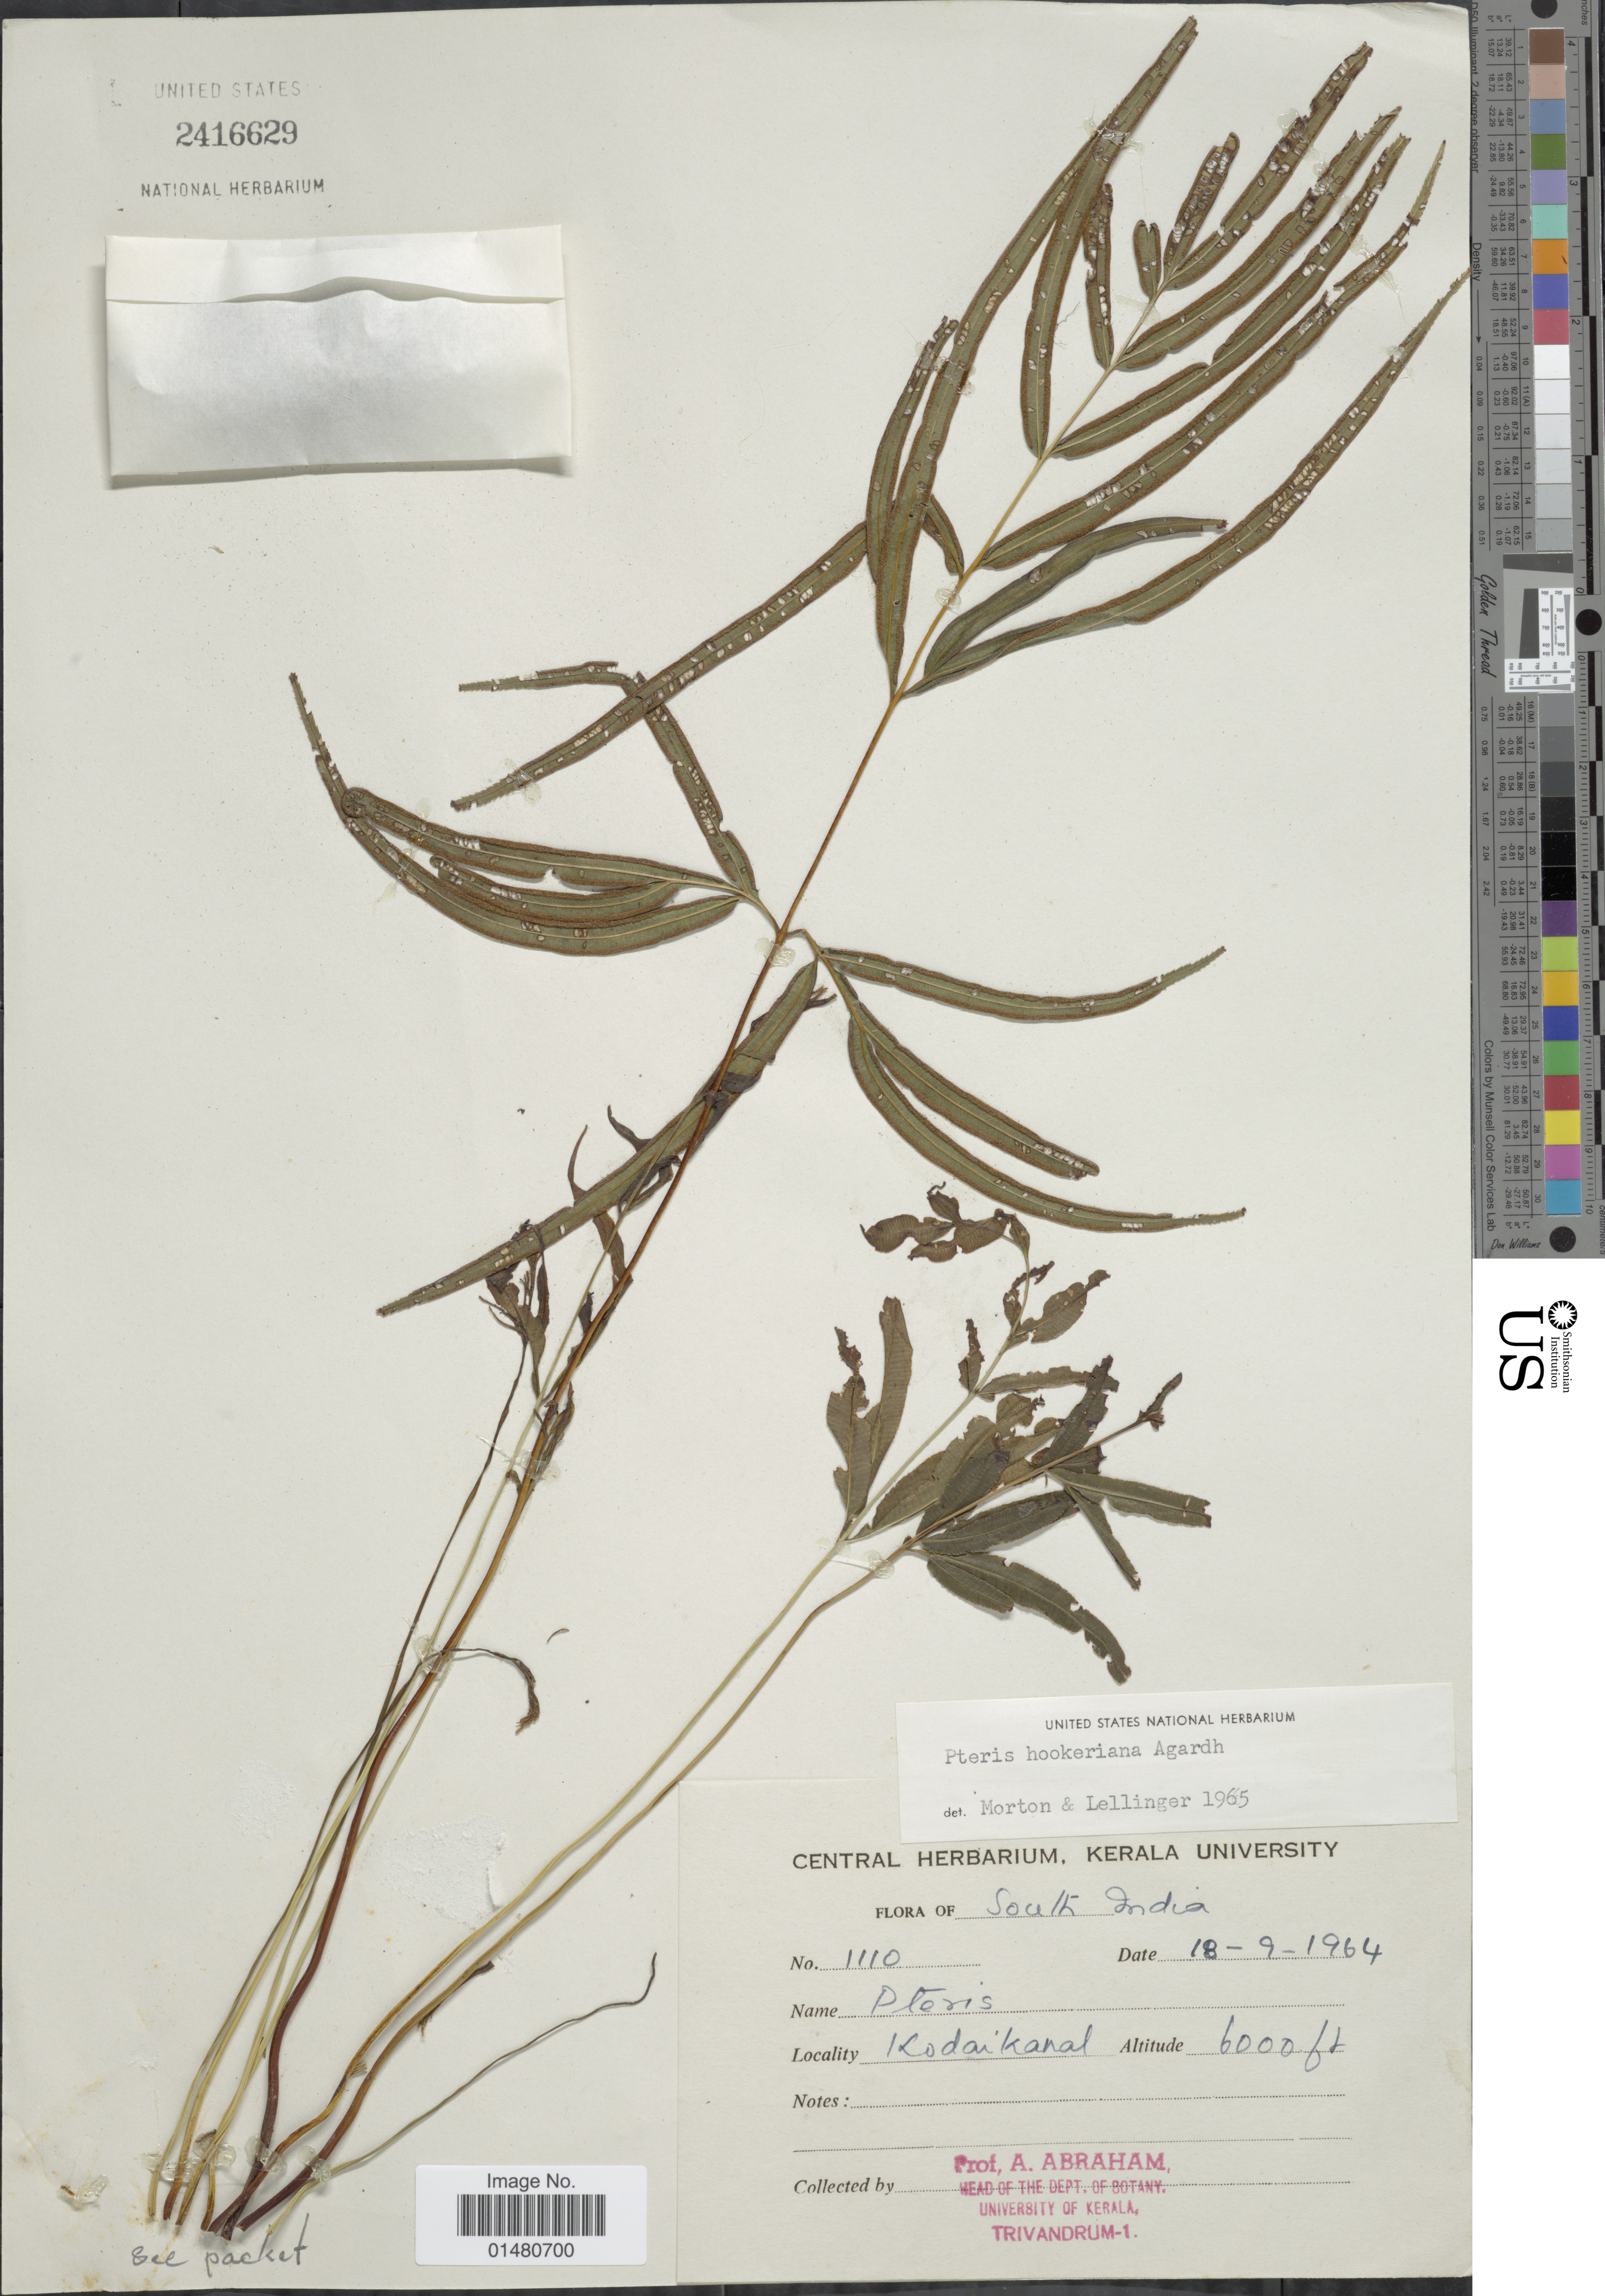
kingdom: Plantae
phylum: Tracheophyta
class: Polypodiopsida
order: Polypodiales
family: Pteridaceae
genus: Pteris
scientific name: Pteris hookeriana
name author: J. Agardh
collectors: A. Abraham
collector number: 1110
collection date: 1964-09-18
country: India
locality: South India, Kodaikanal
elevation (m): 1829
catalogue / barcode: US 2416629